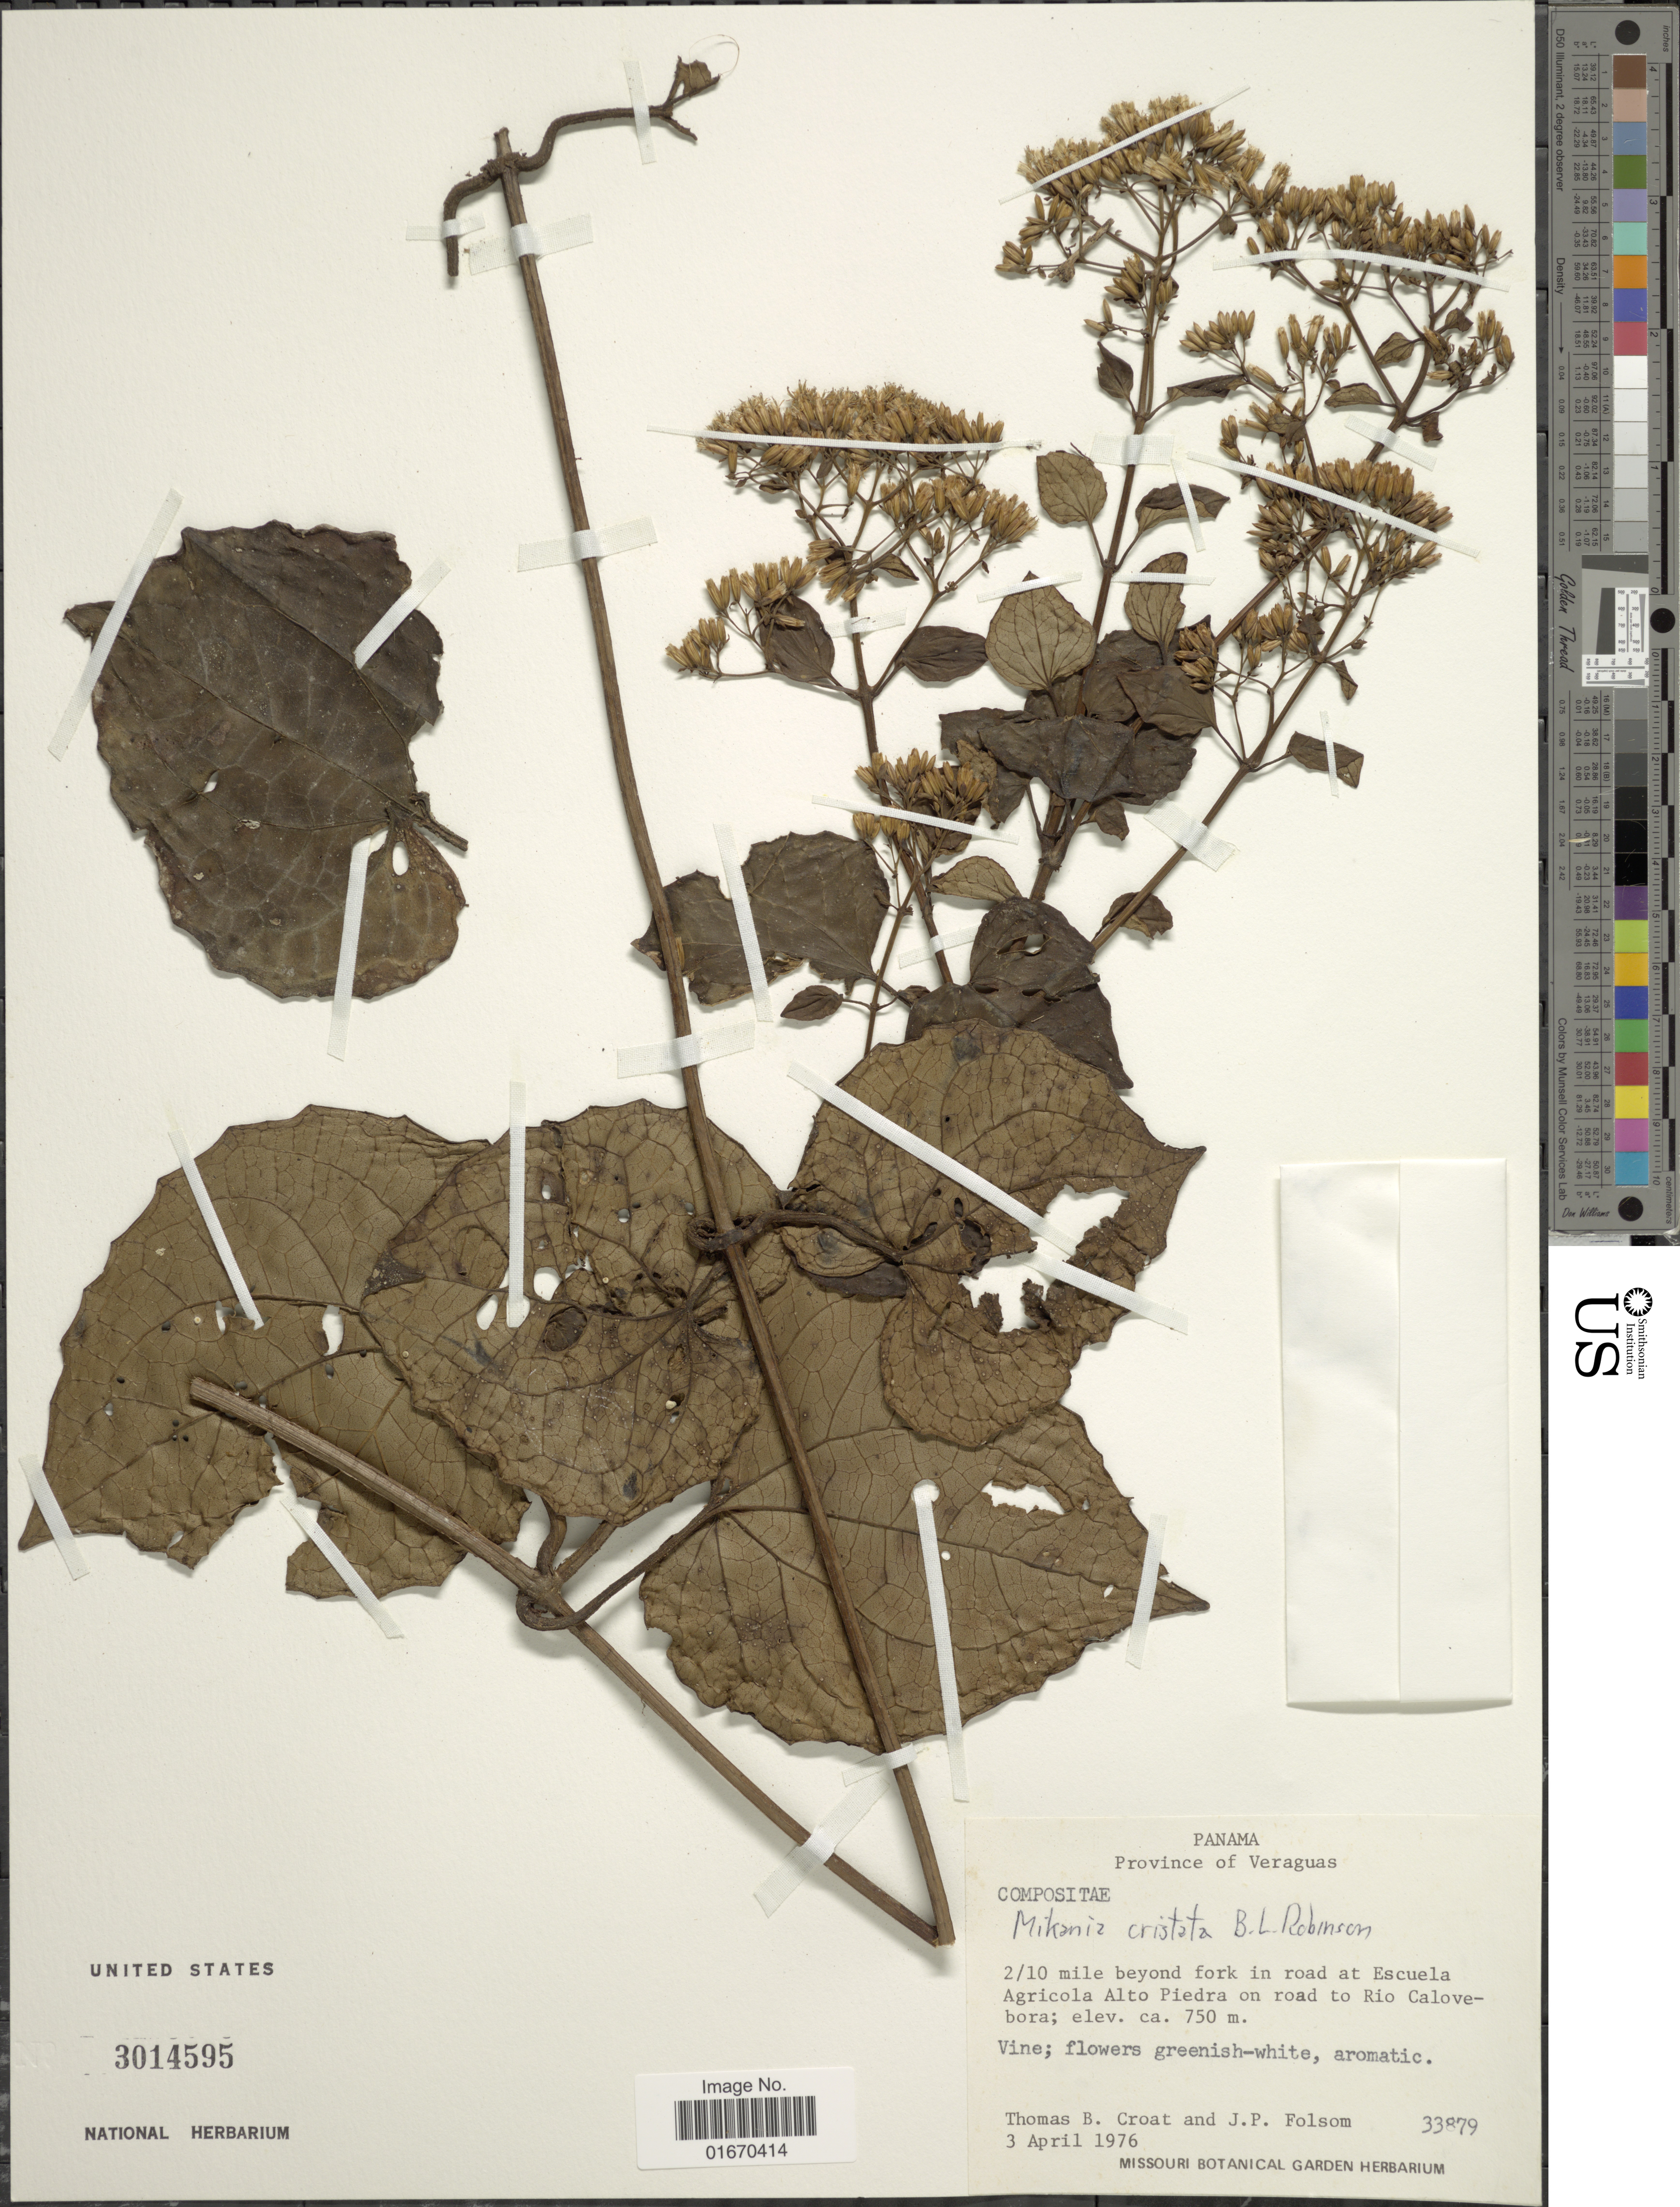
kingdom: Plantae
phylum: Tracheophyta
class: Magnoliopsida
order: Asterales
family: Asteraceae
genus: Mikania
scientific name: Mikania cristata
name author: B.L. Rob.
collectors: T. B. Croat & J. P. Folsom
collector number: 33879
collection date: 1976-04-03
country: Panama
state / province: Veraguas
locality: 2/10 mile beyond fork in road at Escuela Agricola Alto Piedra on road to Rio Calovebora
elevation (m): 750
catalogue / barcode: US 3014595